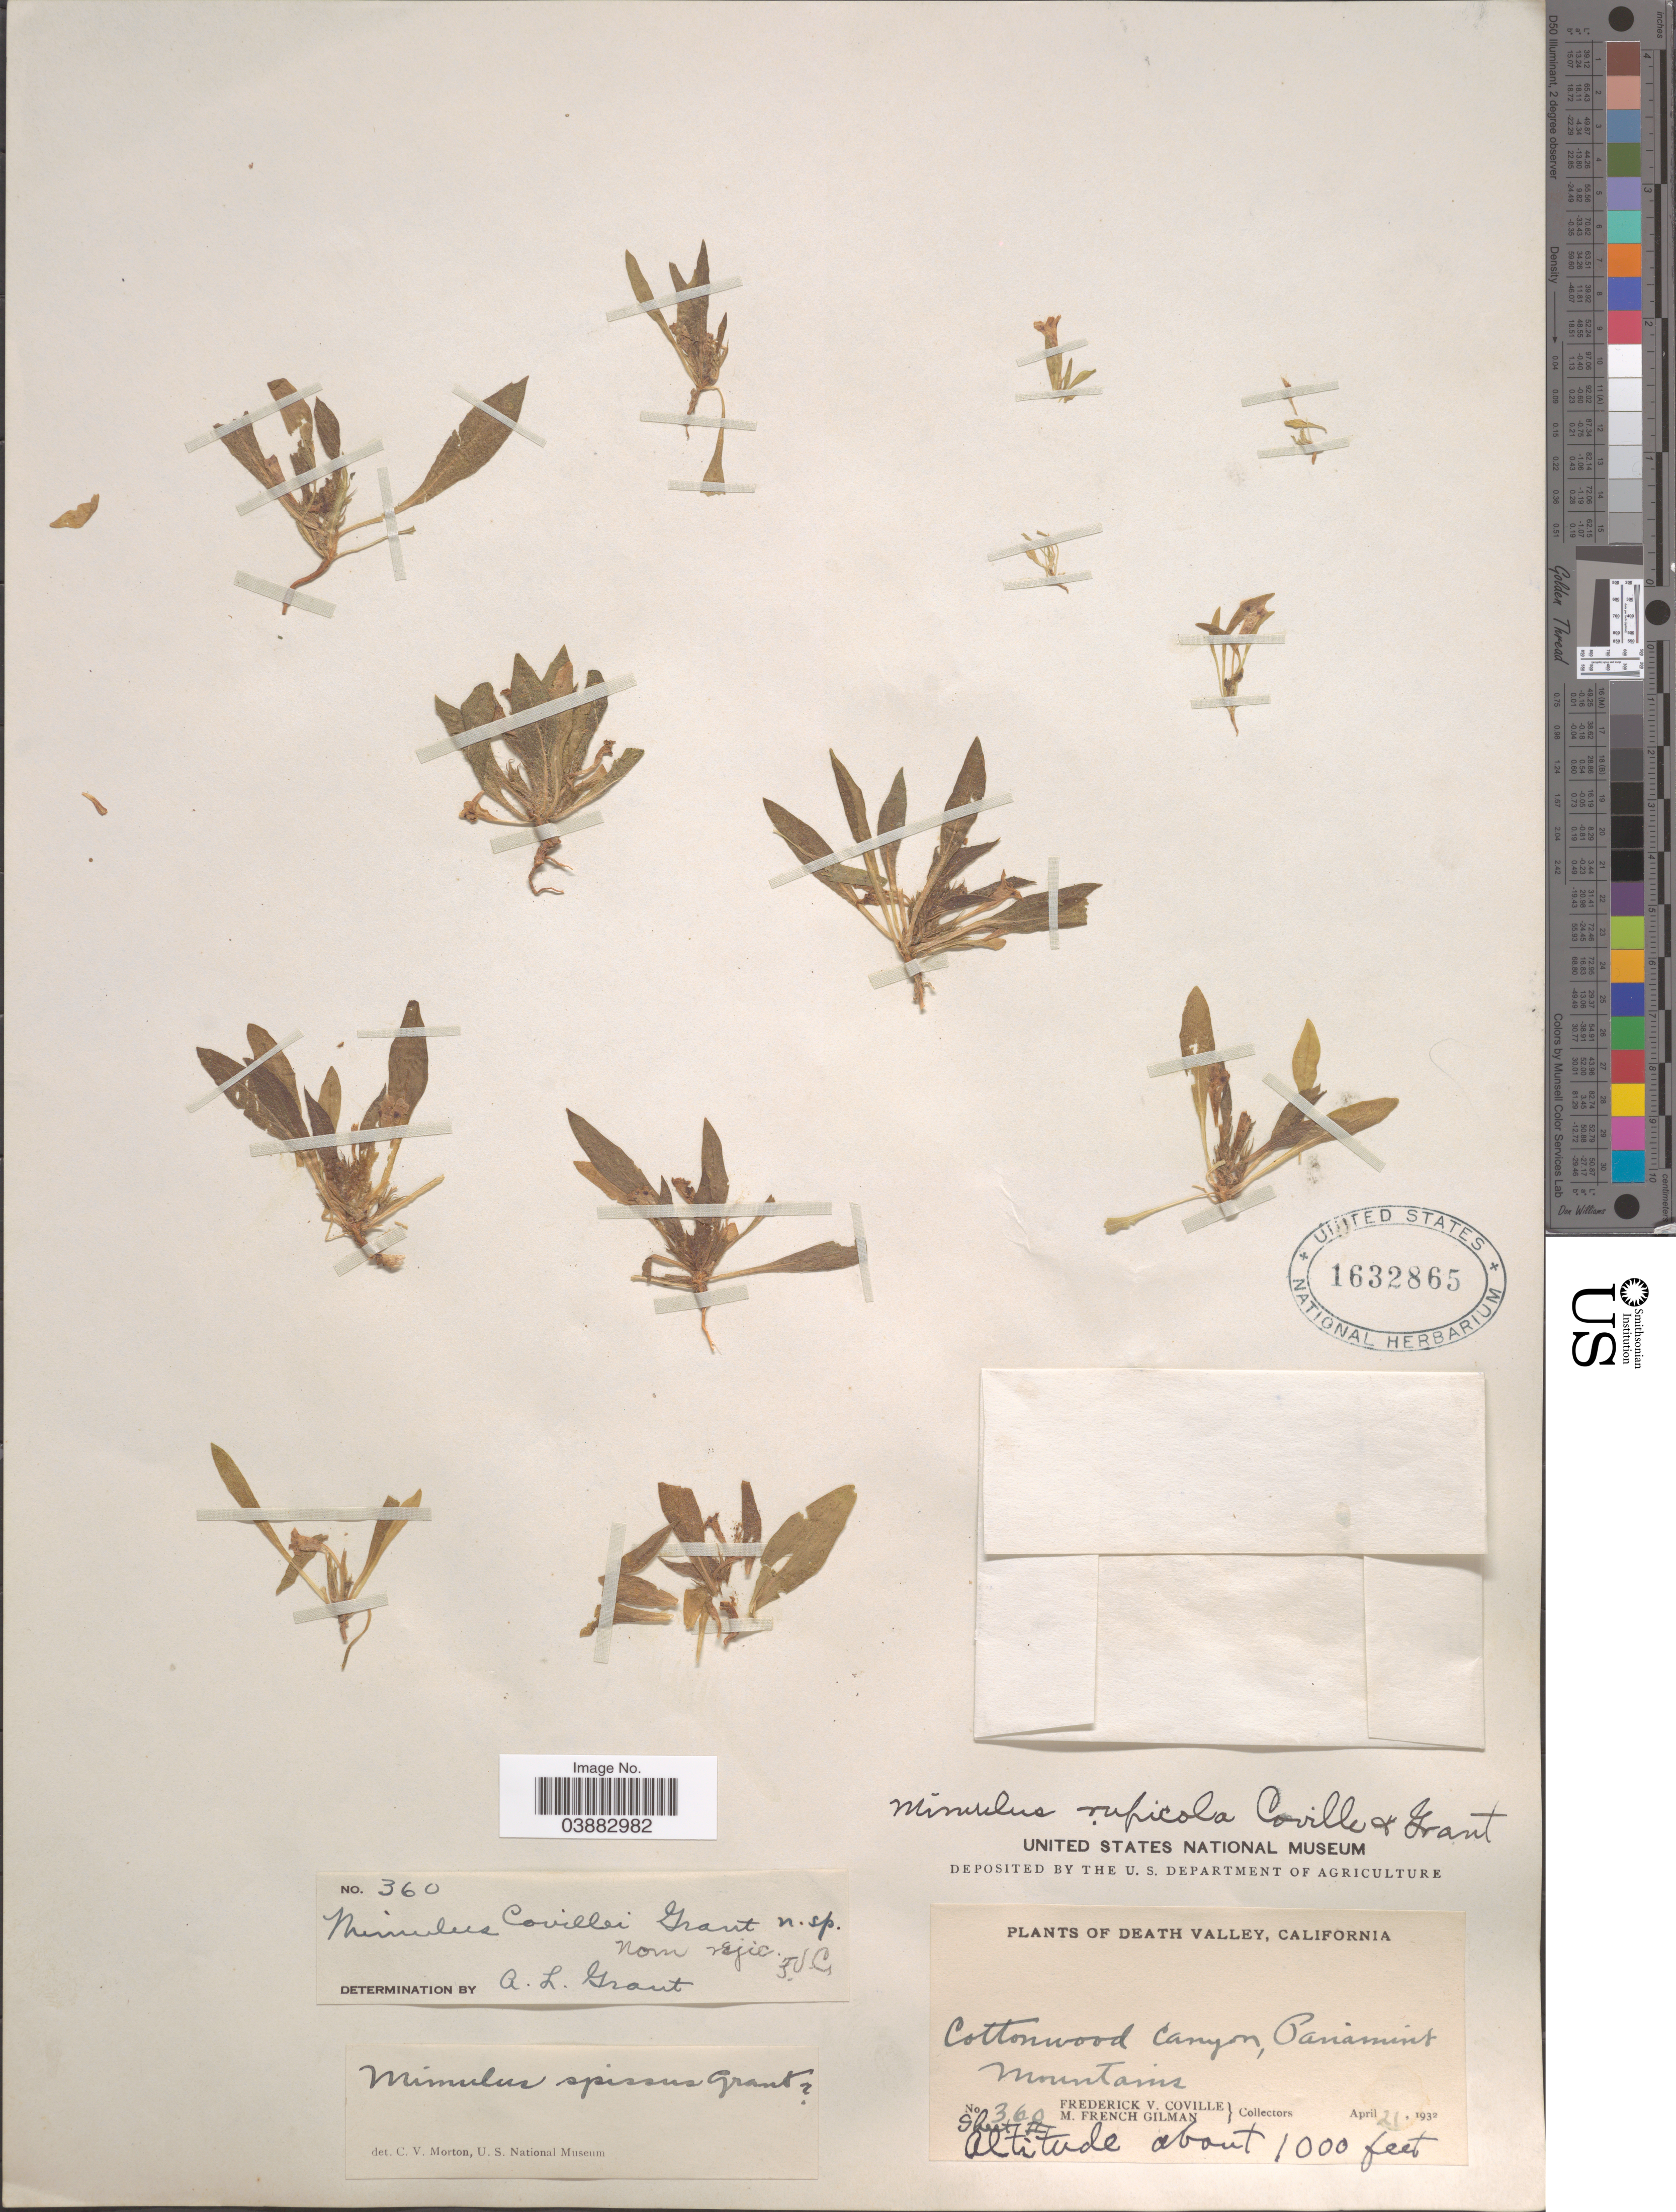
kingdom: Plantae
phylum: Tracheophyta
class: Magnoliopsida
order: Lamiales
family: Phrymaceae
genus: Mimulus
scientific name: Mimulus rupicola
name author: Coville & A.L. Grant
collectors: F. V. Coville & M. F. Gilman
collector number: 360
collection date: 1932-04-21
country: United States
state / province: California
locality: Death Valley. Cottonwood Canyon, Panamint Mountains.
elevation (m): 305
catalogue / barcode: US 1632865